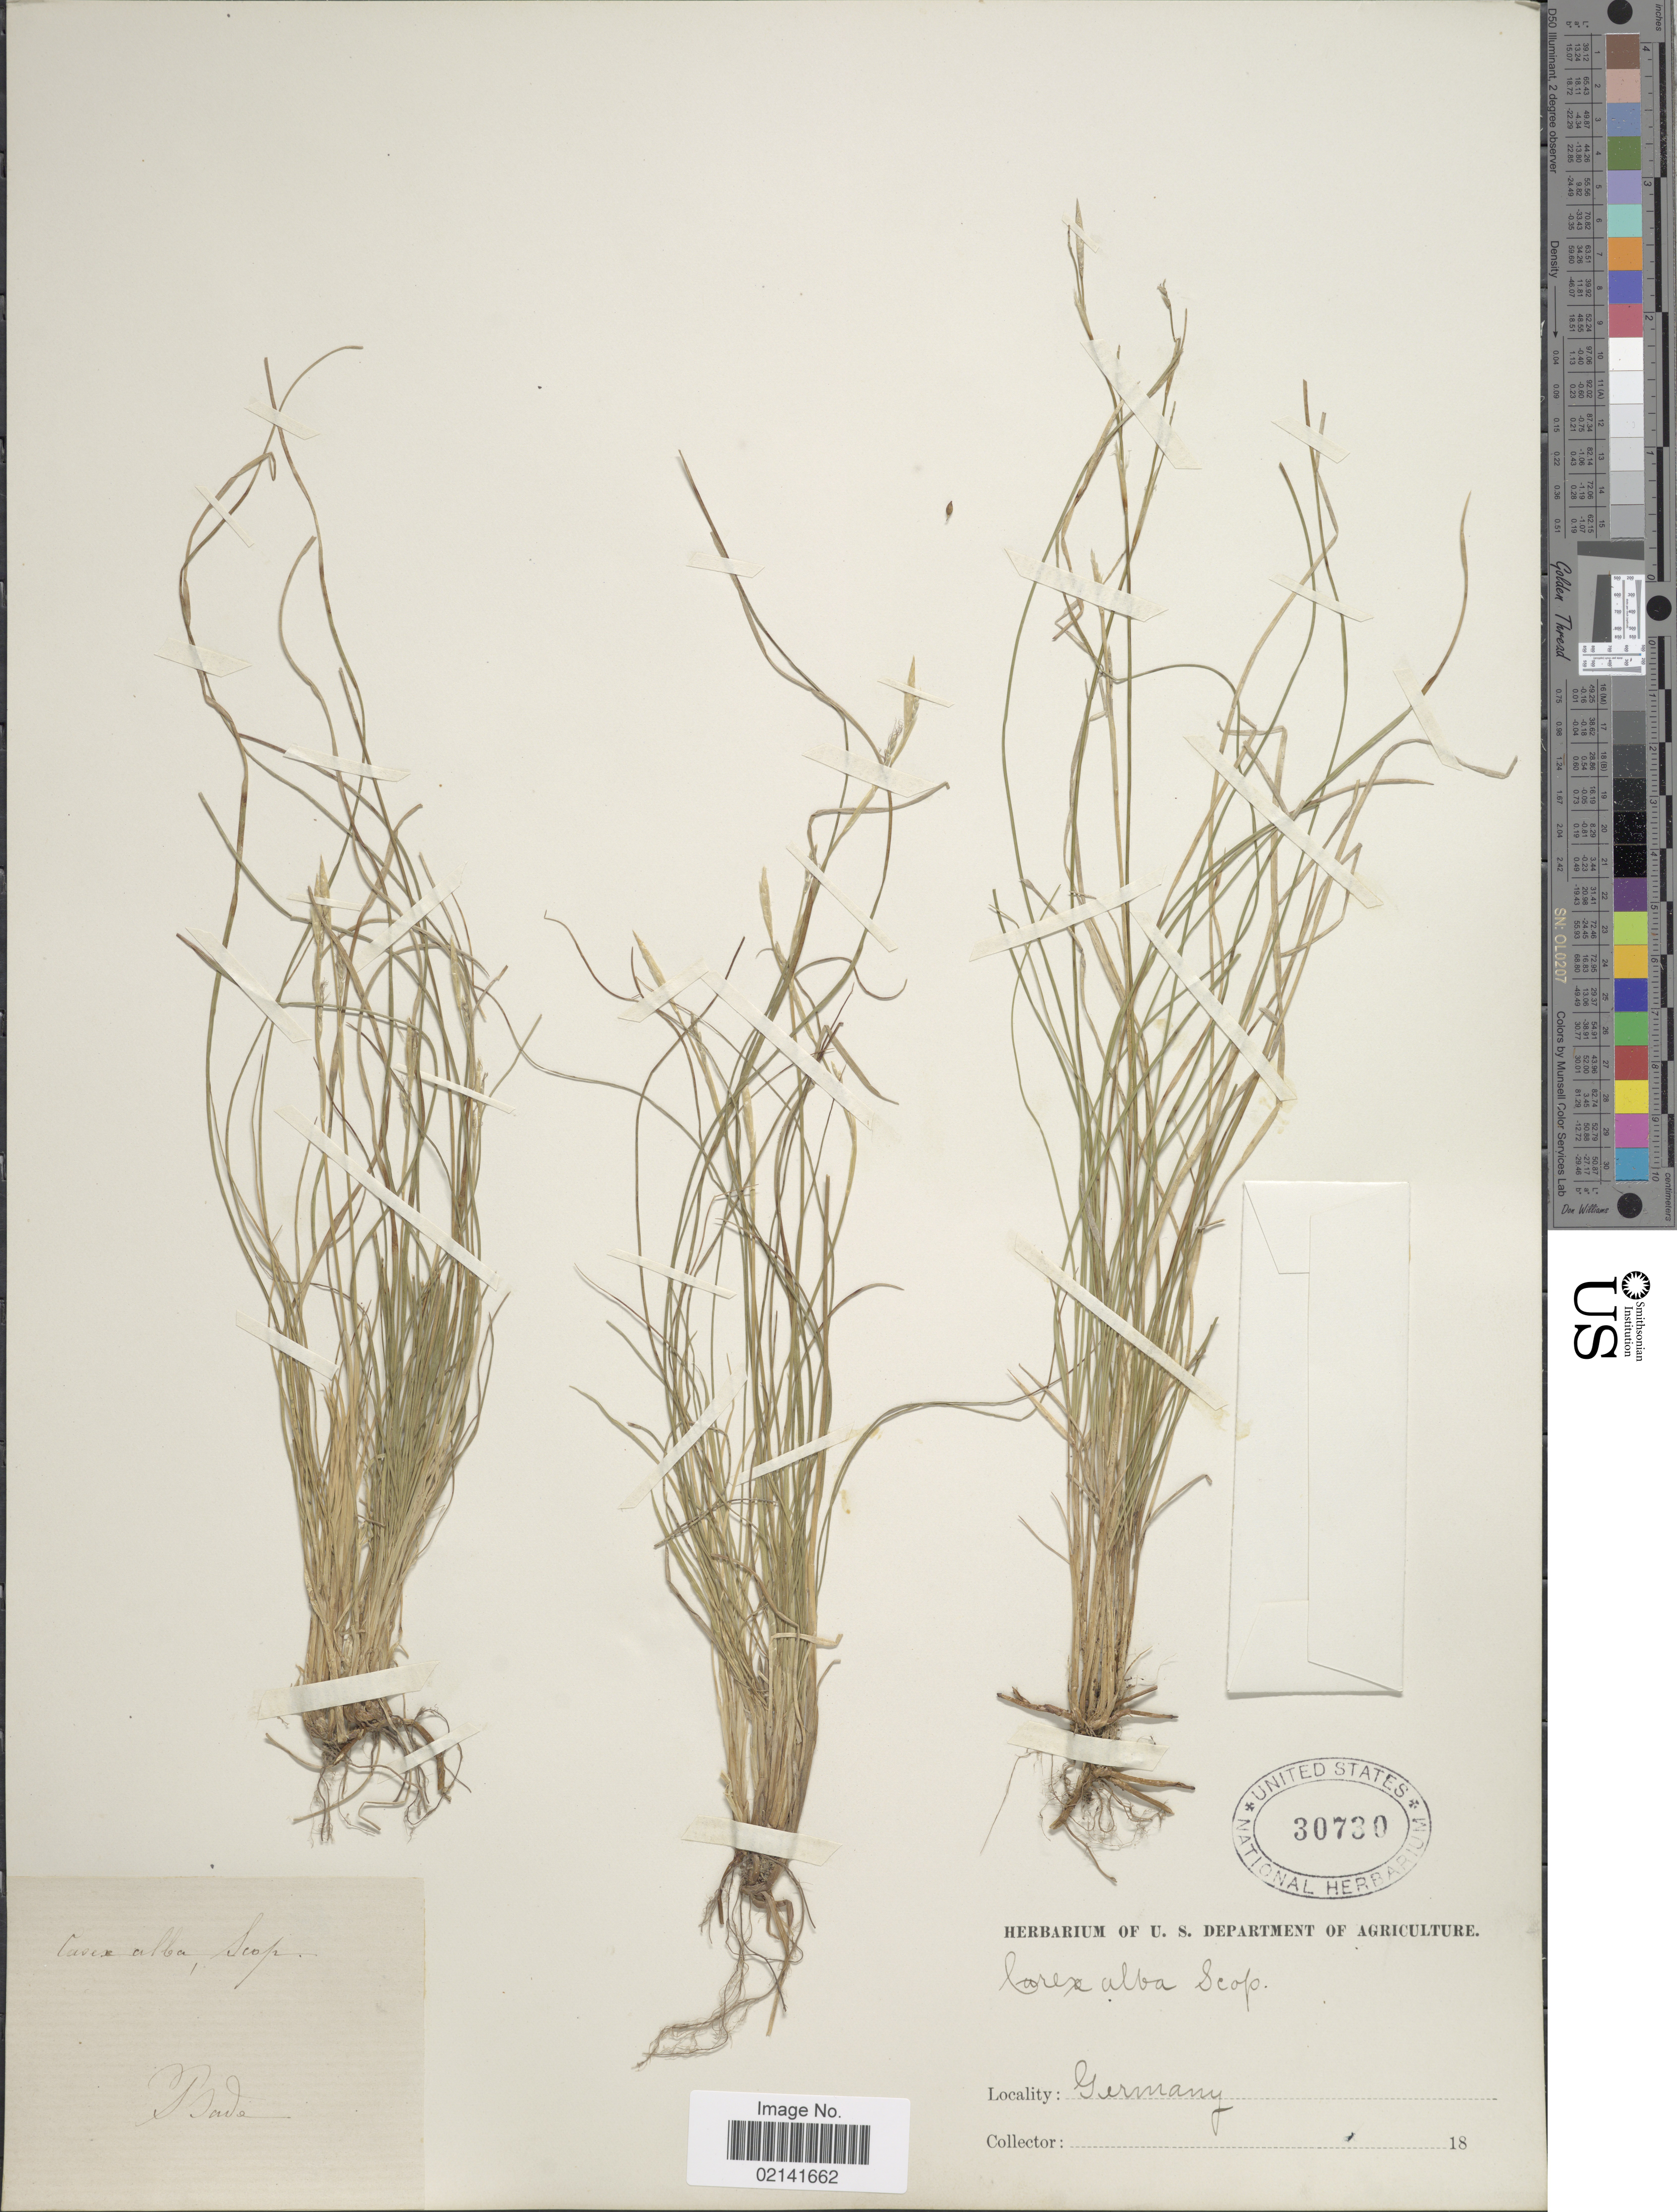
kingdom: Plantae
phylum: Tracheophyta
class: Liliopsida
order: Poales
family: Cyperaceae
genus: Carex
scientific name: Carex alba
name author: Scop.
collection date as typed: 18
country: Germany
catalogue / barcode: US 30730